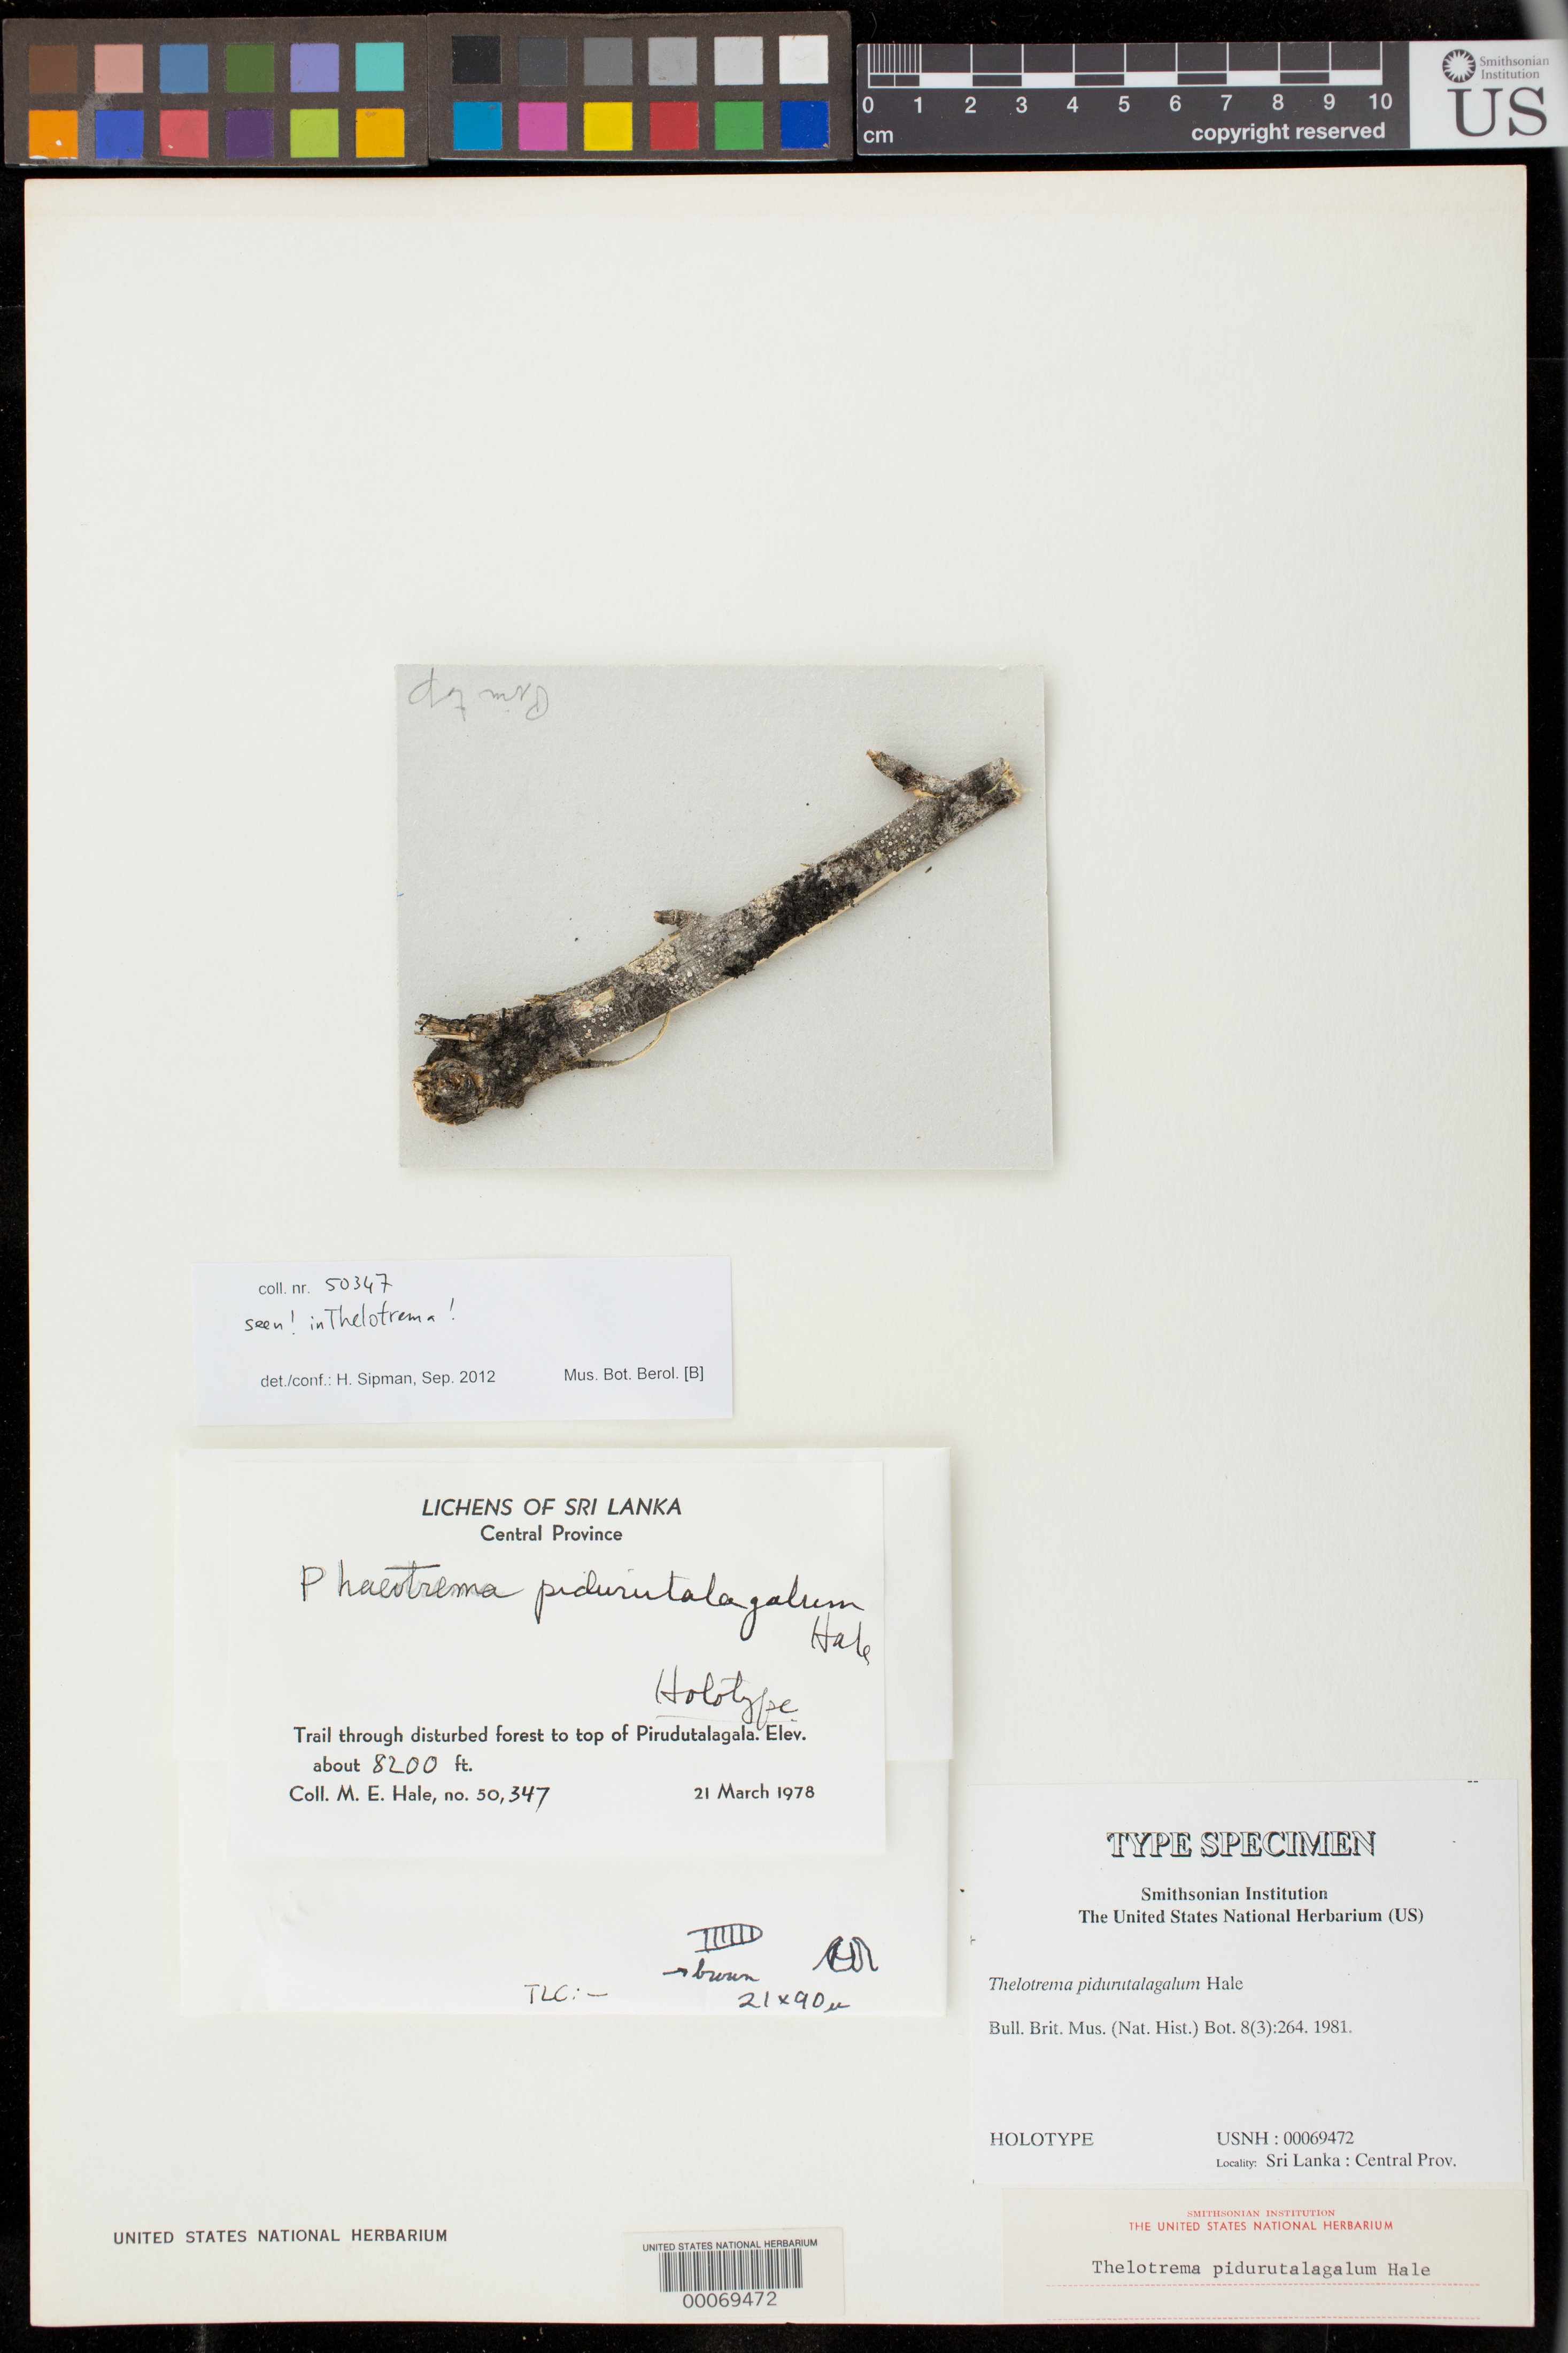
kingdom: Fungi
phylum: Ascomycota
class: Lecanoromycetes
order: Ostropales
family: Graphidaceae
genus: Thelotrema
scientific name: Thelotrema pidurutalagalum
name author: Hale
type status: Holotype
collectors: M. Hale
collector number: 50347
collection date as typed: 21 Mar 1978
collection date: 1978-03-21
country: Sri Lanka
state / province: Central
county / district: Nuwara Eliya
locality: Trail to top of Pirudutalagala.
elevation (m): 2591